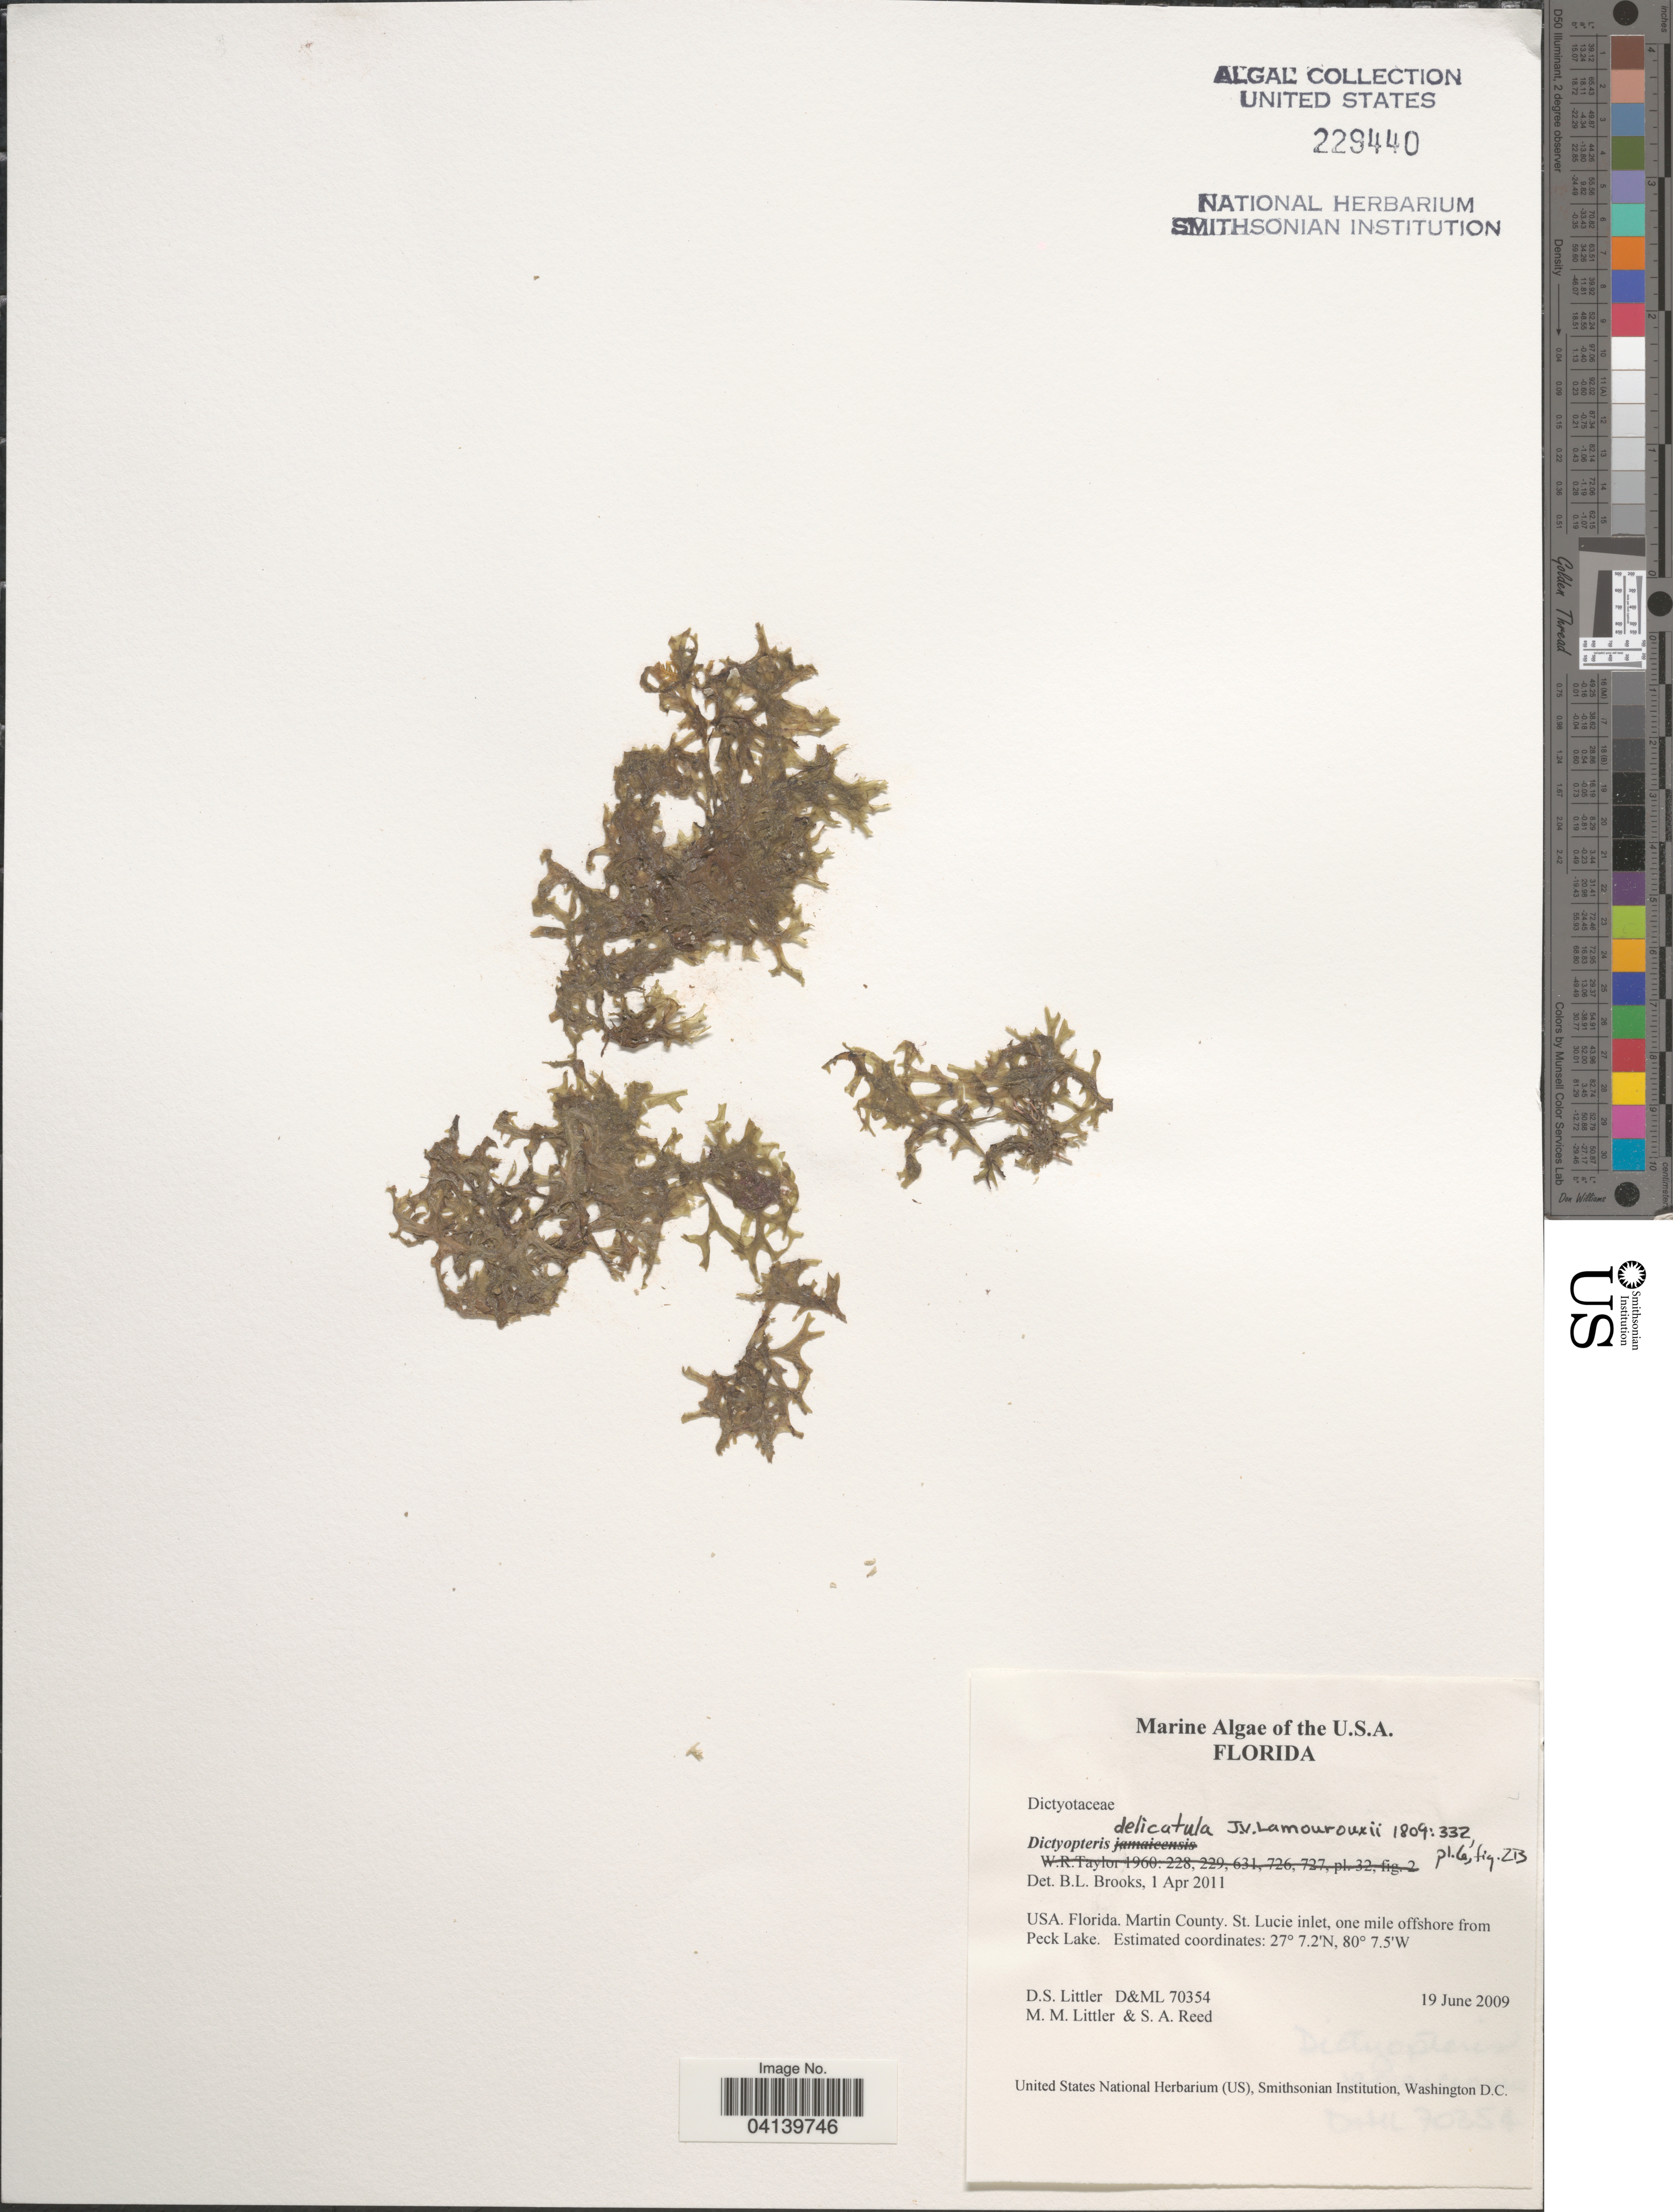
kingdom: Chromista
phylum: Ochrophyta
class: Phaeophyceae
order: Dictyotales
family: Dictyotaceae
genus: Dictyopteris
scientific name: Dictyopteris delicatula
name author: J.V.Lamouroux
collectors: D. S. Littler & S. Reed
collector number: D&ML 70354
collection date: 2009-06-19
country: United States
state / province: Florida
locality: Martin County. St. Lucie inlet, one mile offshore from Peck Lake.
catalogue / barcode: US 229440